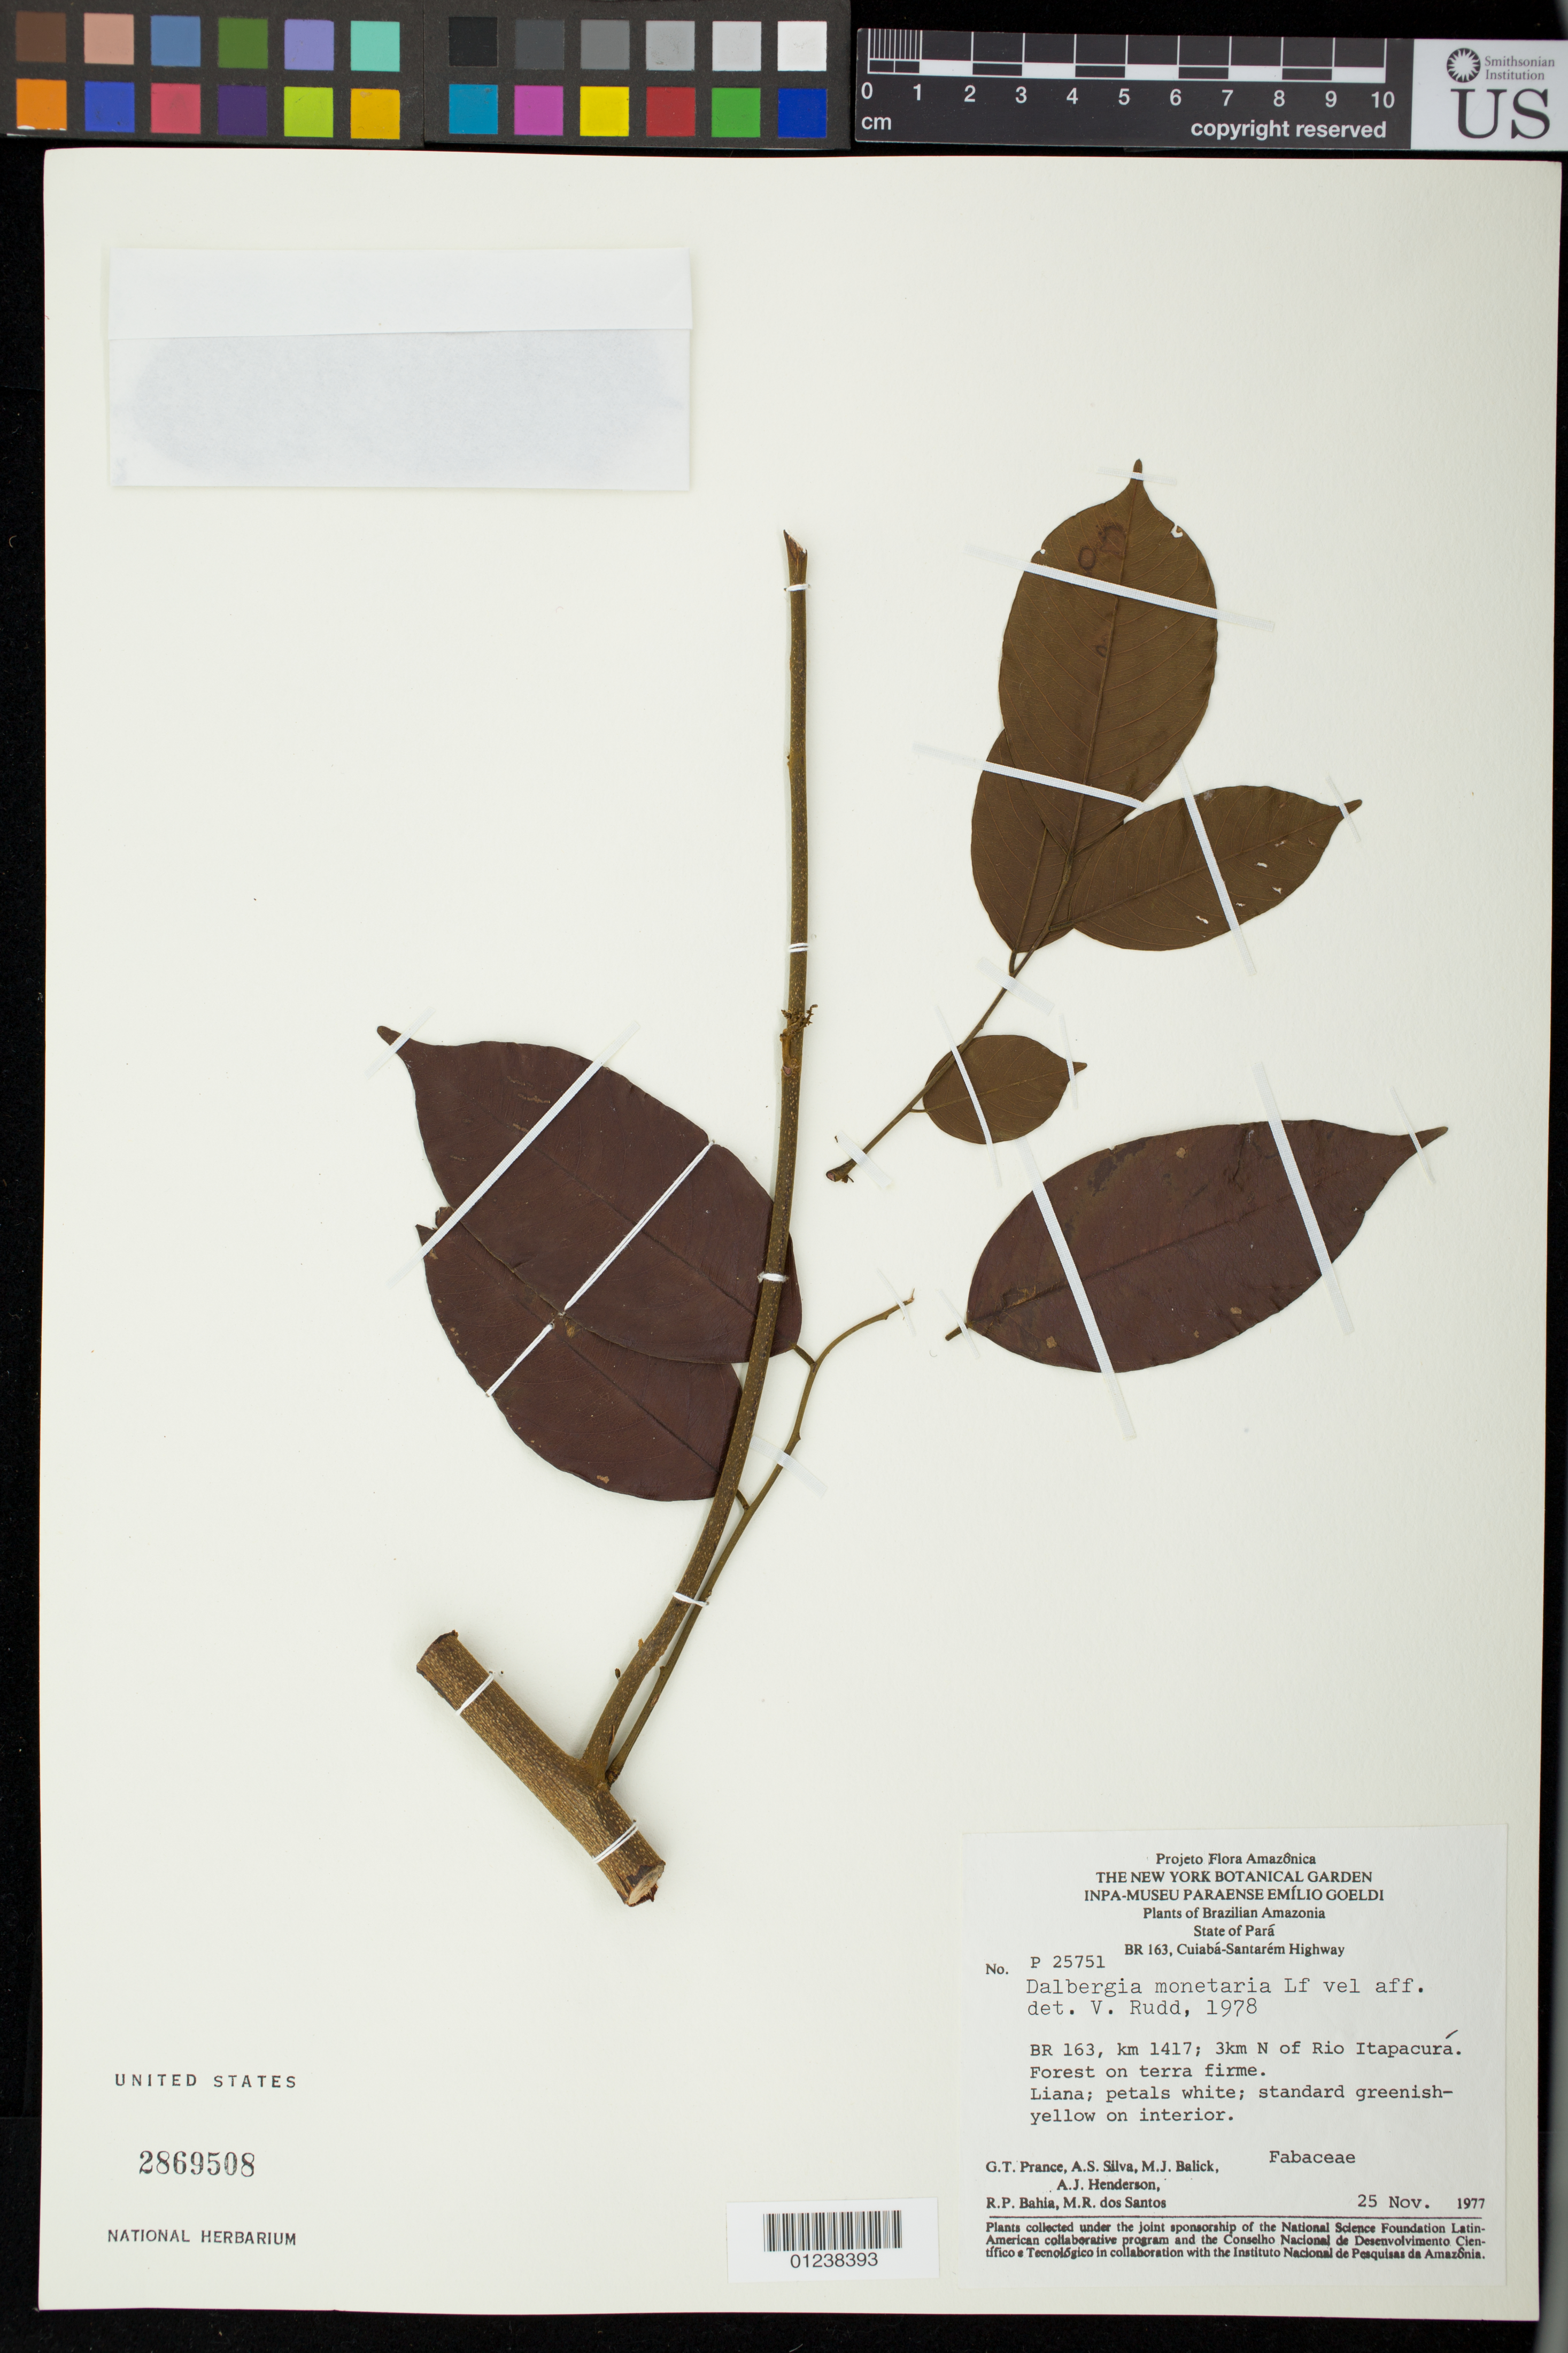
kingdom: Plantae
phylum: Tracheophyta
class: Magnoliopsida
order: Fabales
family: Fabaceae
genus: Dalbergia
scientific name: Dalbergia monetaria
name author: L. f.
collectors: G. T. Prance, A. S. Silva, M. J. Balick, A. J. Henderson, R. P. Bahia & M. R. Santos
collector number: P 25751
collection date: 1977-11-25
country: Brazil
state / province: Pará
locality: BR 163, Cuiaba - Santarem Highway, km 1417; 3 km N of Rio Itapacura.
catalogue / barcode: US 2869508